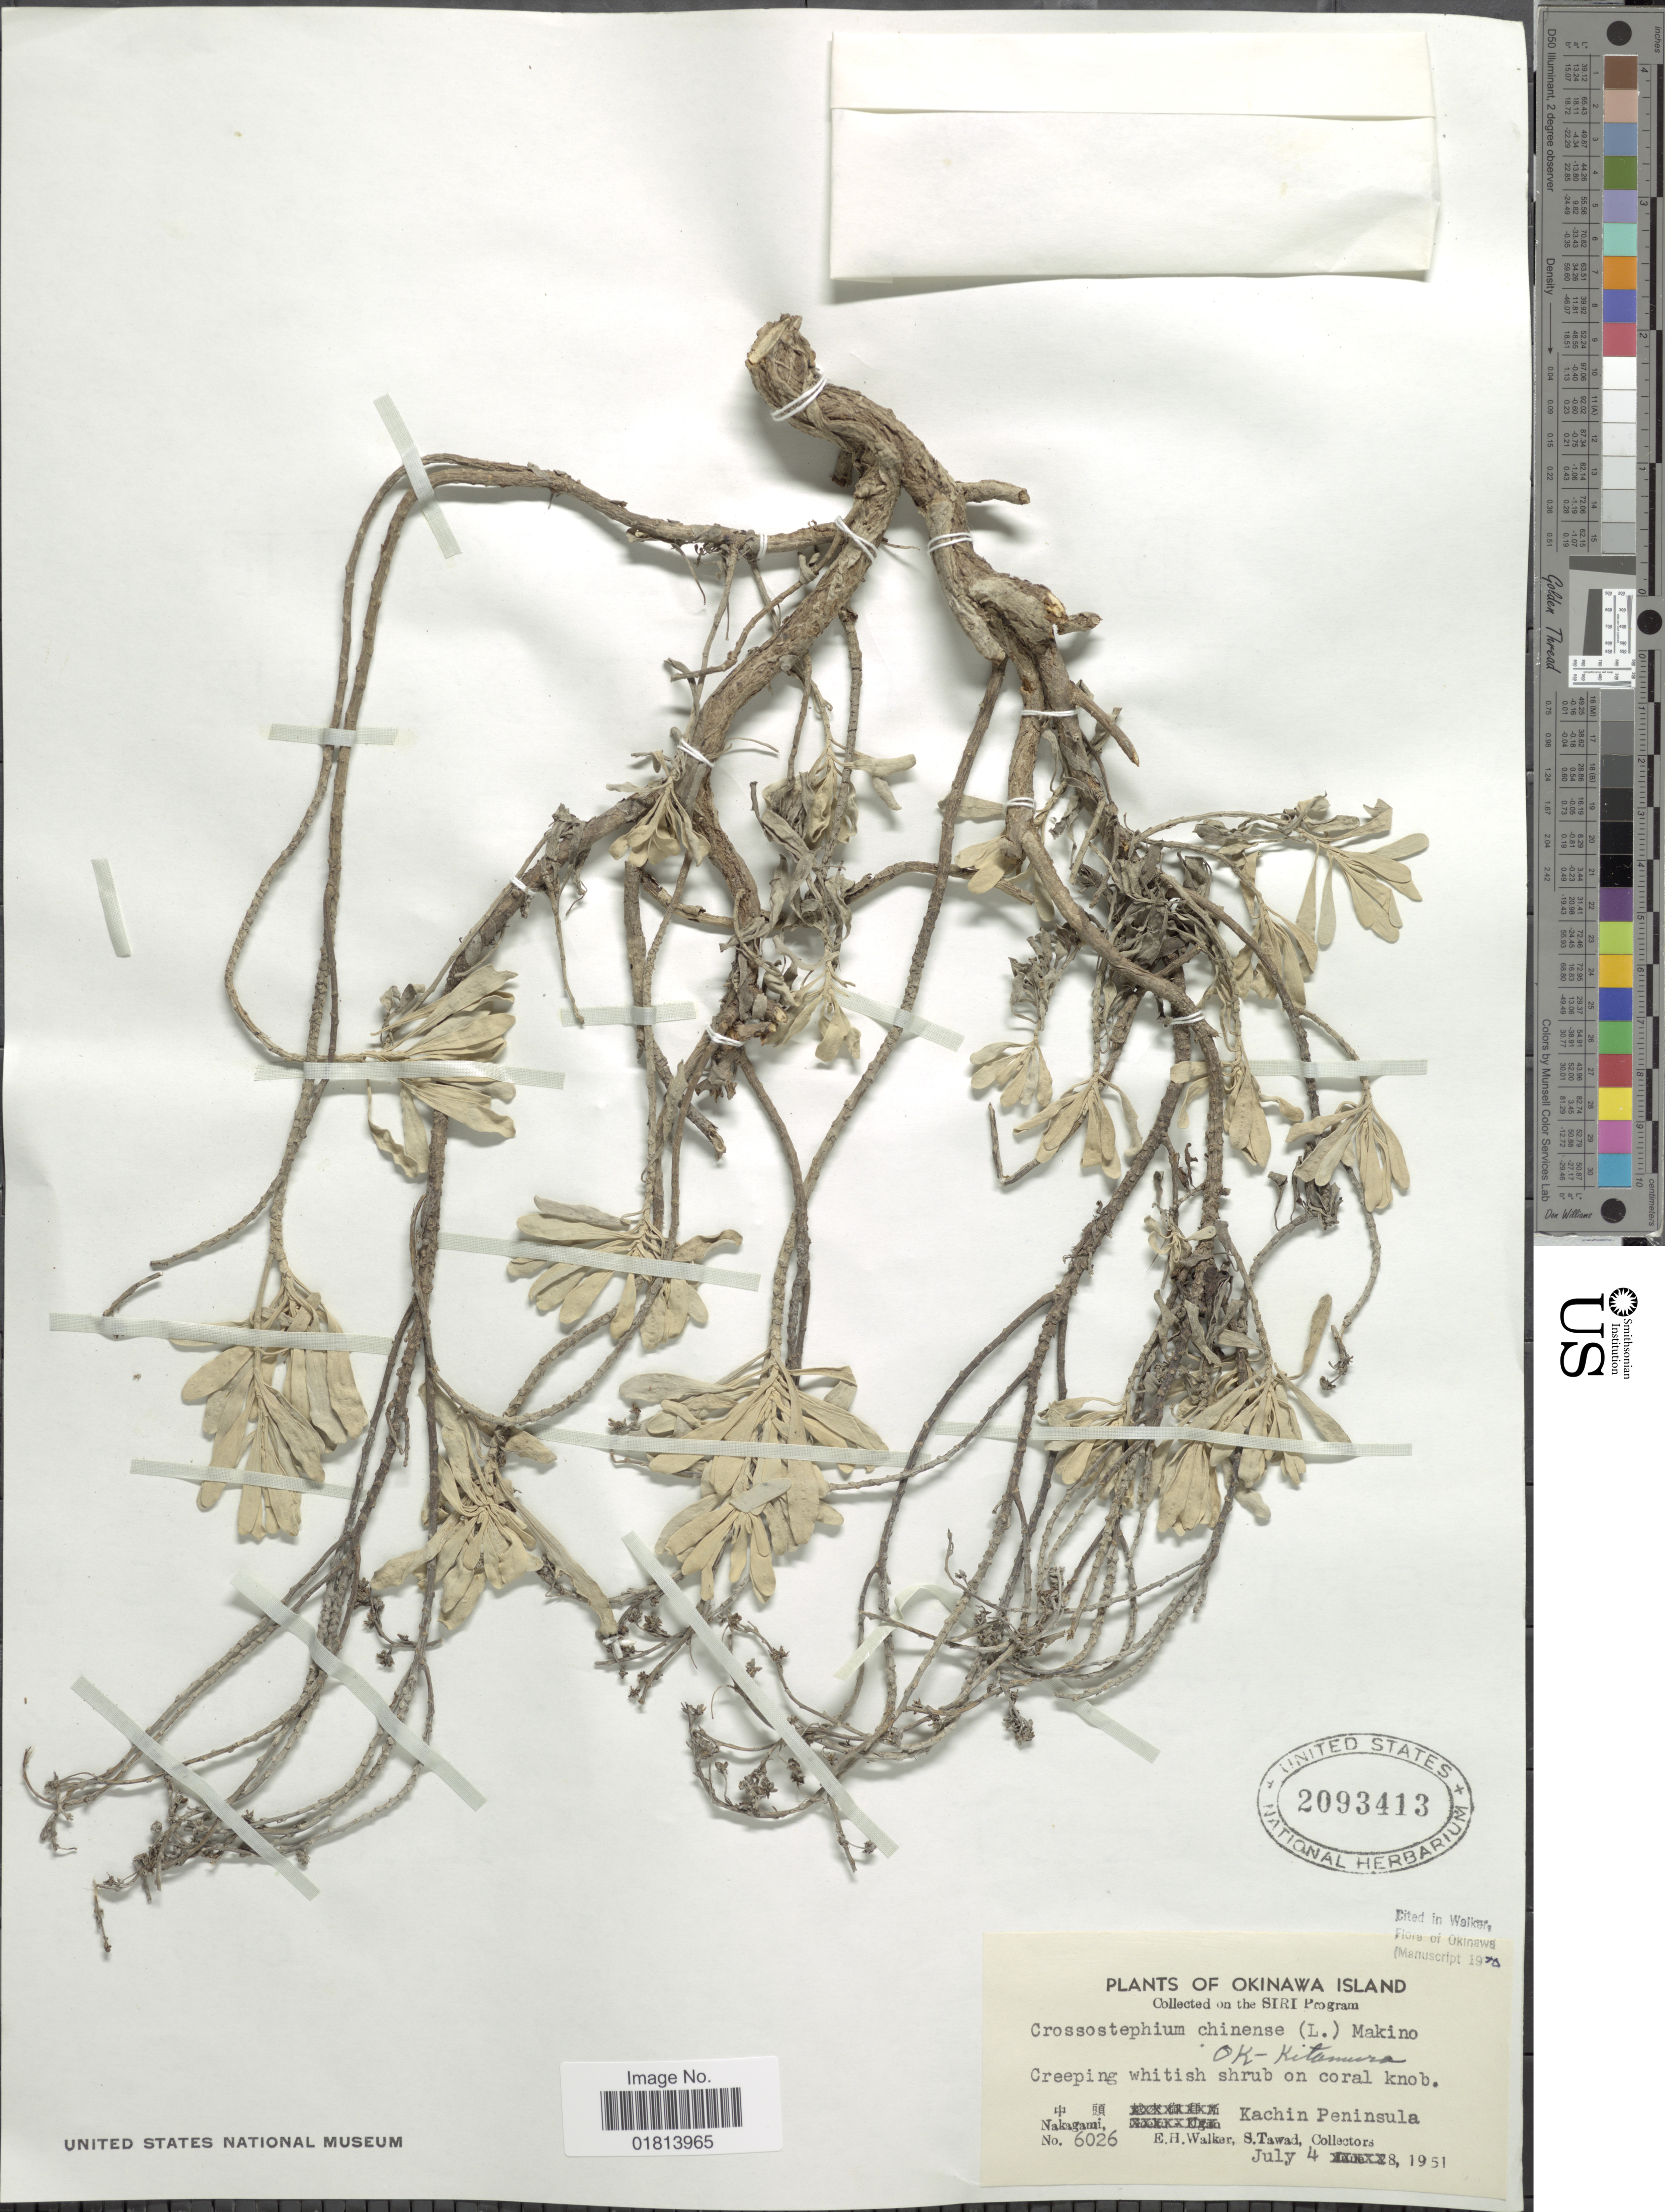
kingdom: Plantae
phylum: Tracheophyta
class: Magnoliopsida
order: Asterales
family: Asteraceae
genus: Crossostephium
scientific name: Crossostephium chinense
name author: Makino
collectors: E. H. Walker & S. Tawad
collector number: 6026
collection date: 1951-07-04/1951-07-08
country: Japan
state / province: Okinawa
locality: Okinawa Island. SIRI Program. [Foreign script] Kachin Peninsula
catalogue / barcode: US 2093413